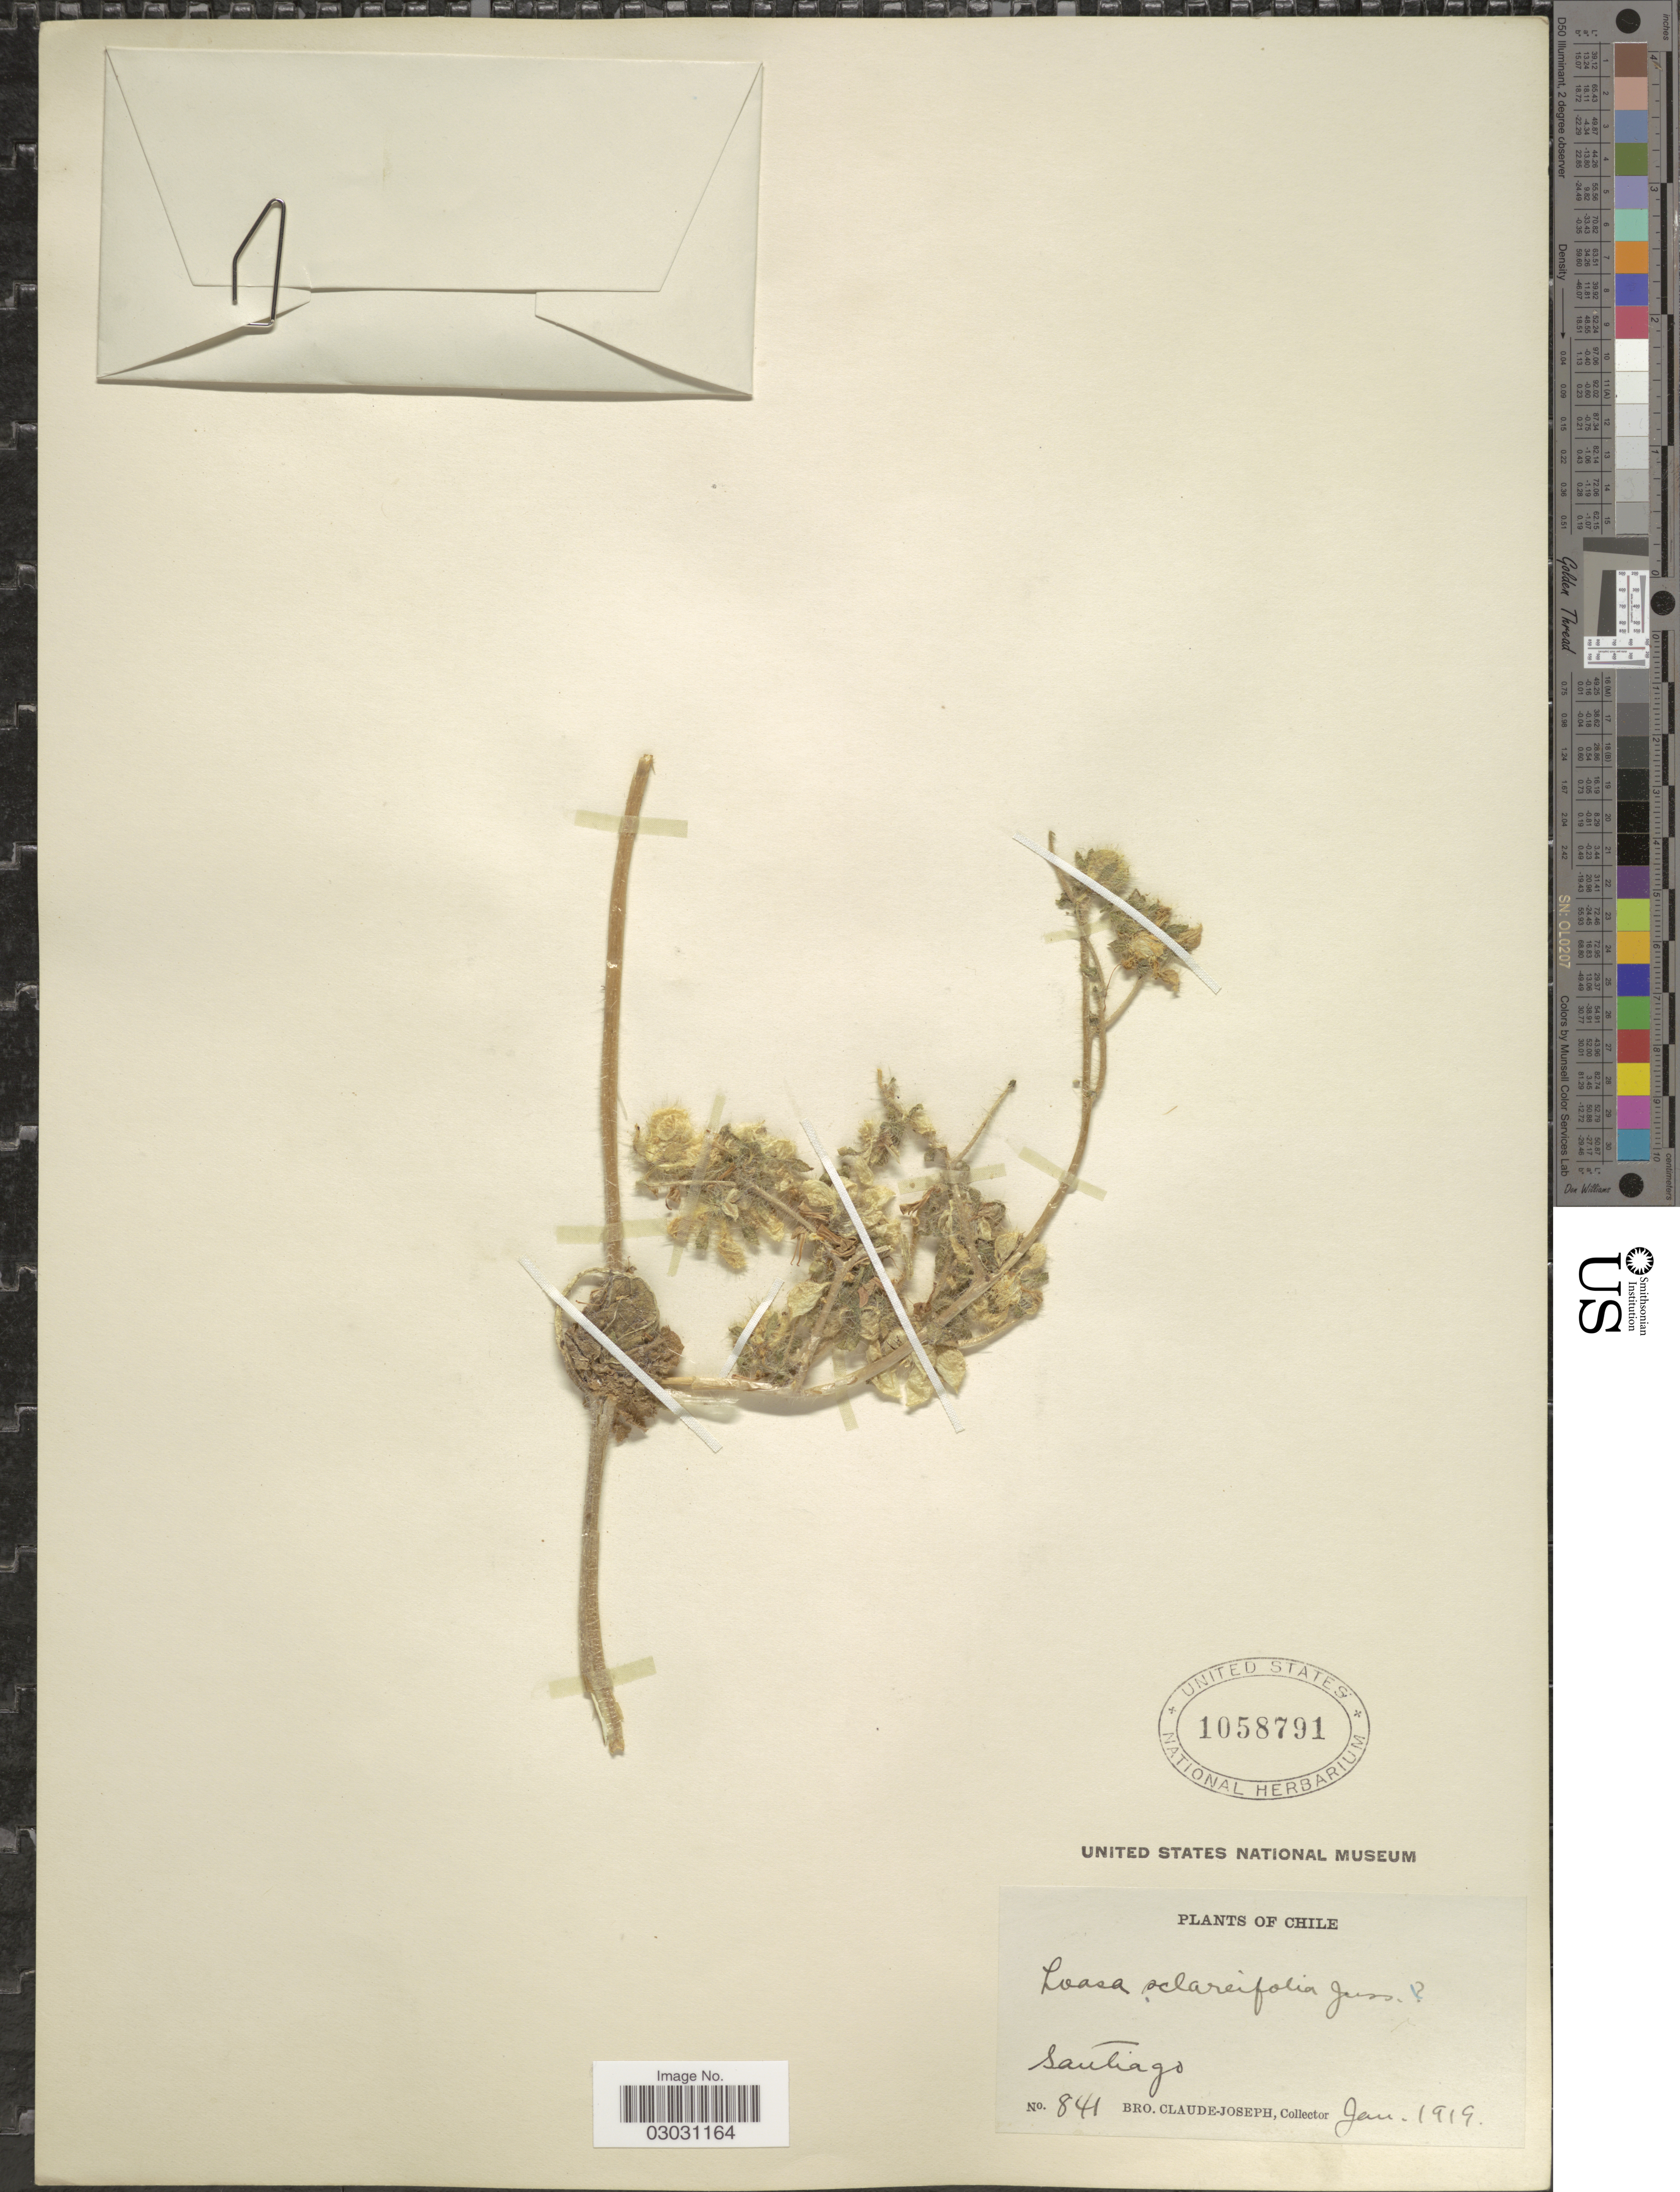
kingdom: Plantae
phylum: Tracheophyta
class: Magnoliopsida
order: Cornales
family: Loasaceae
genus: Loasa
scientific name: Loasa sclareifolia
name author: Juss.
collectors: Bro. Claude-Joseph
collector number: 841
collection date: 1919-01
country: Chile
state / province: Región Metropolitana (RM)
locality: Santiago.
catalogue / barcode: US 1058791